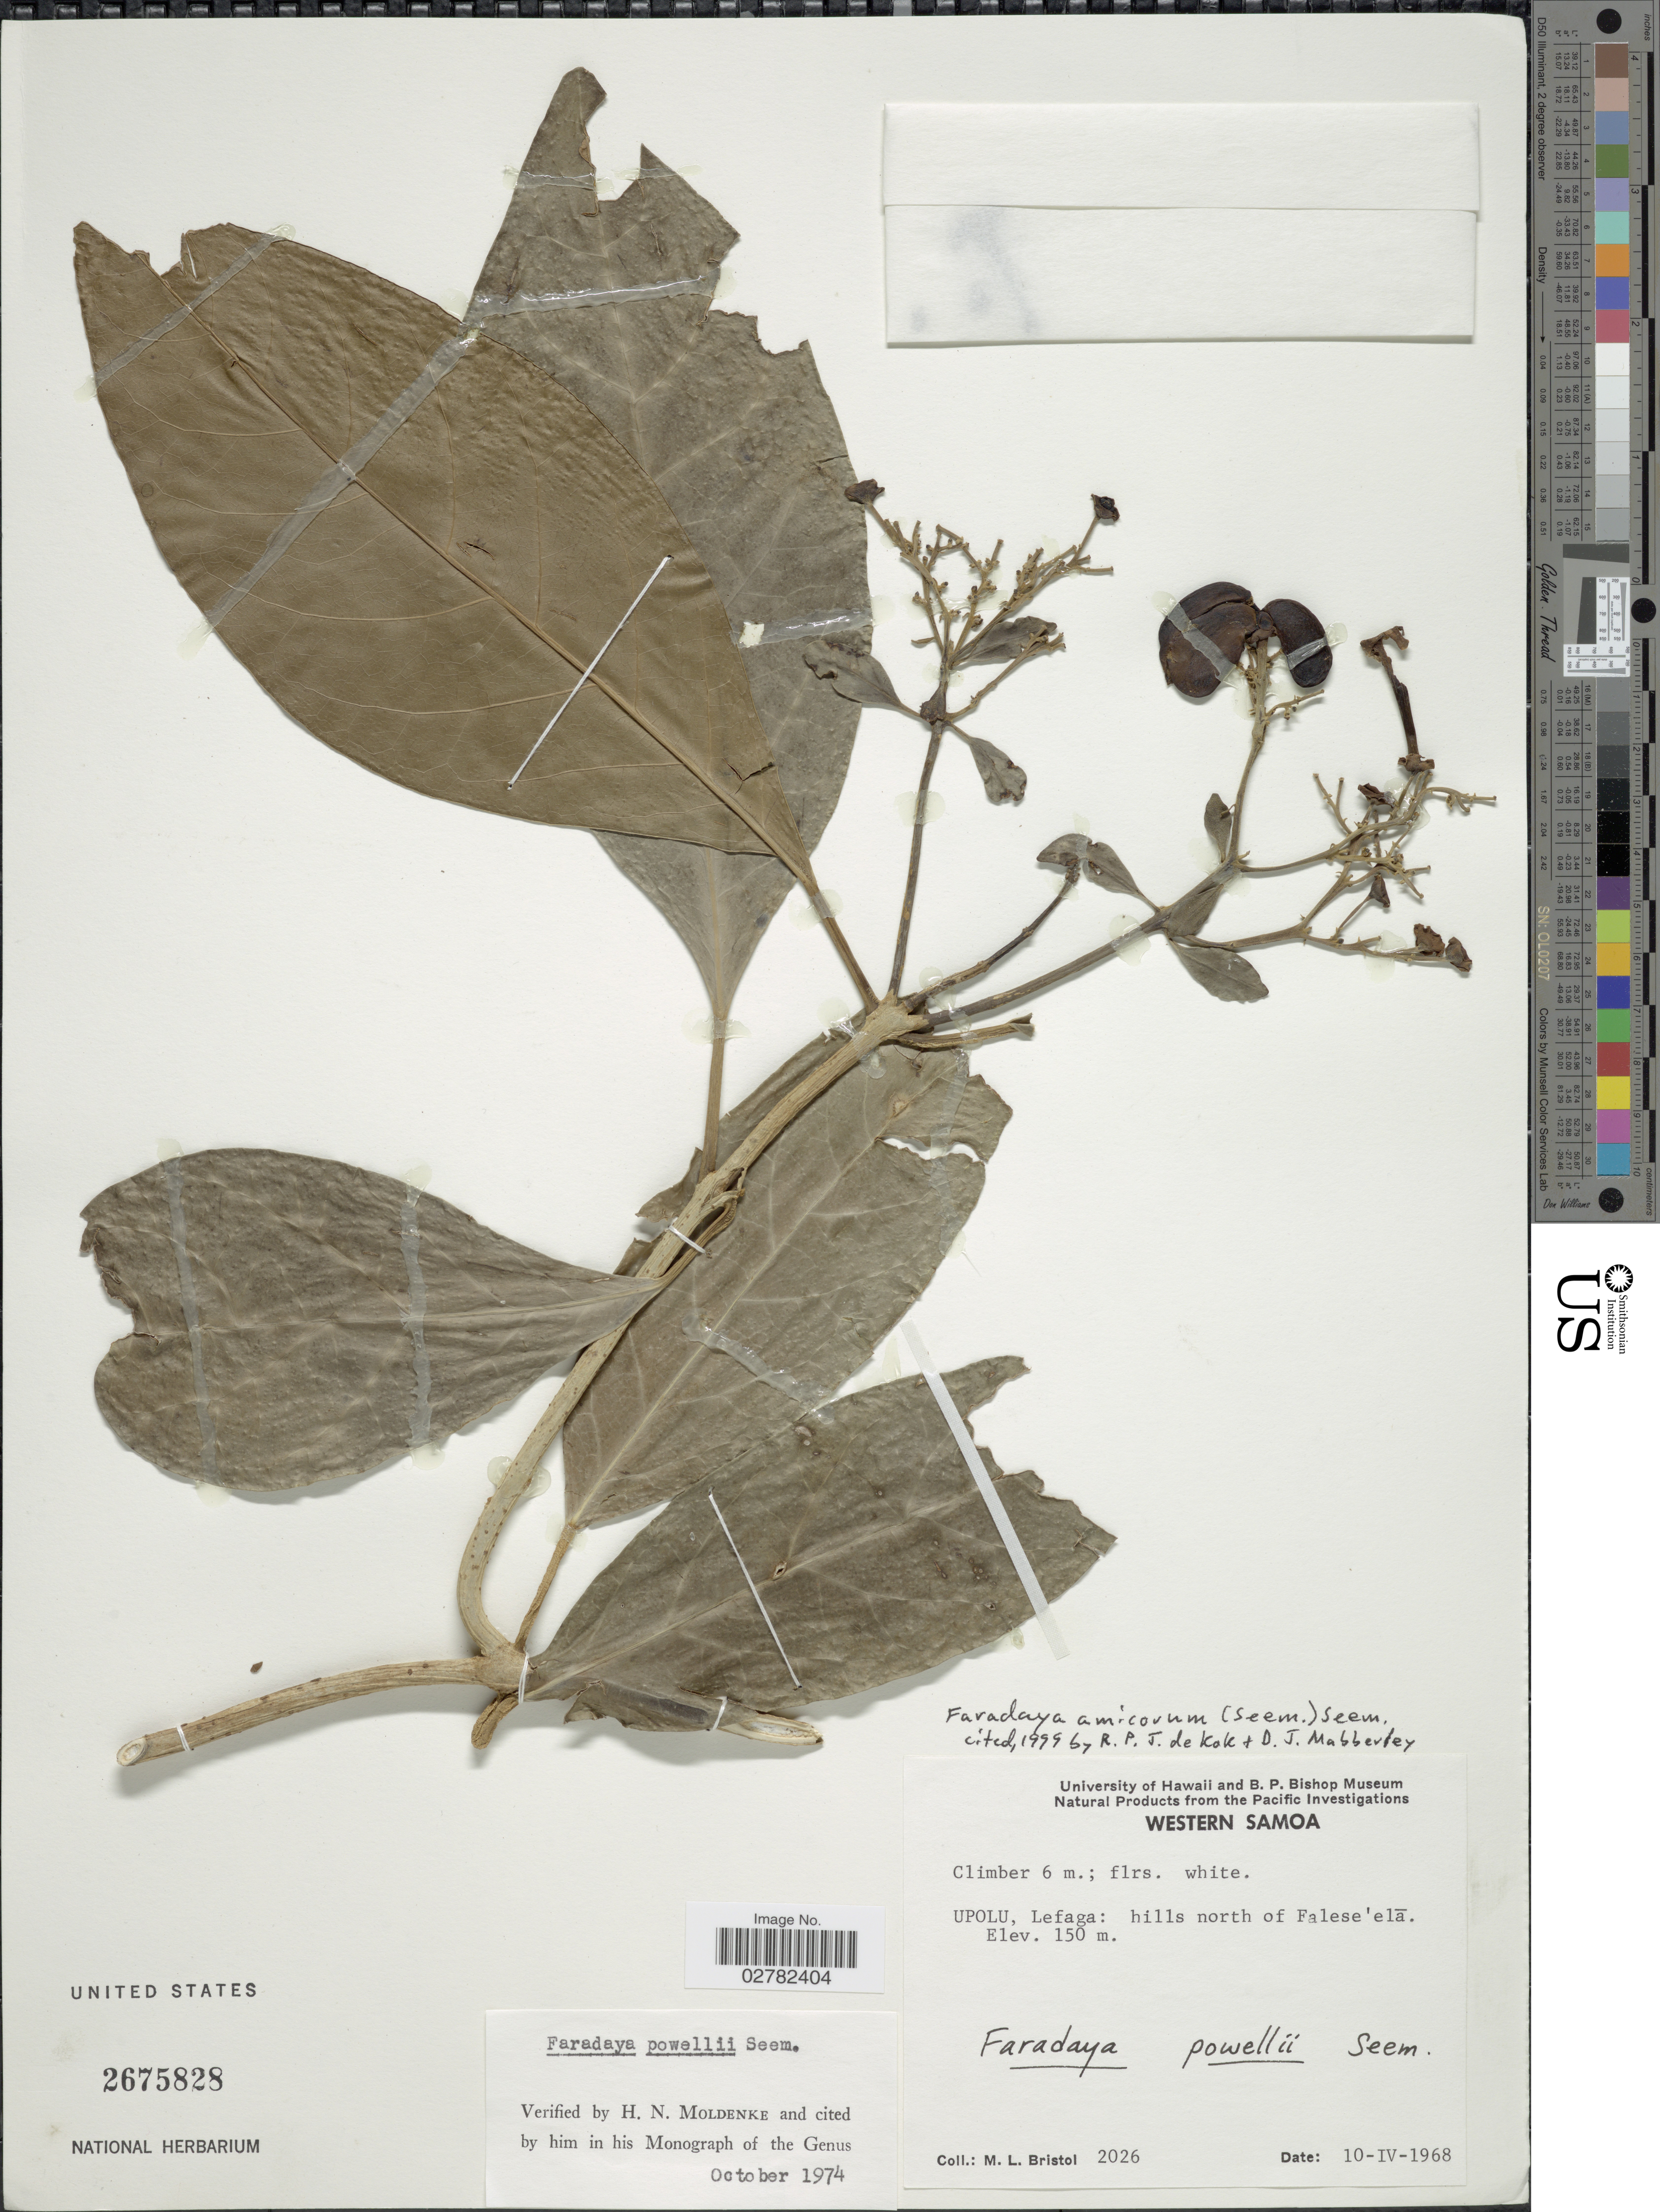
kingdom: Plantae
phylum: Tracheophyta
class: Magnoliopsida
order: Lamiales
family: Lamiaceae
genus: Faradaya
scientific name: Faradaya amicorum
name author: (Seem.) Seem.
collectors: M. L. Bristol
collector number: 2026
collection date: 1968-04-10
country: Samoa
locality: Upolu, Lefaga: hills north of Falese'ela.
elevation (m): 150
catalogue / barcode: US 2675828